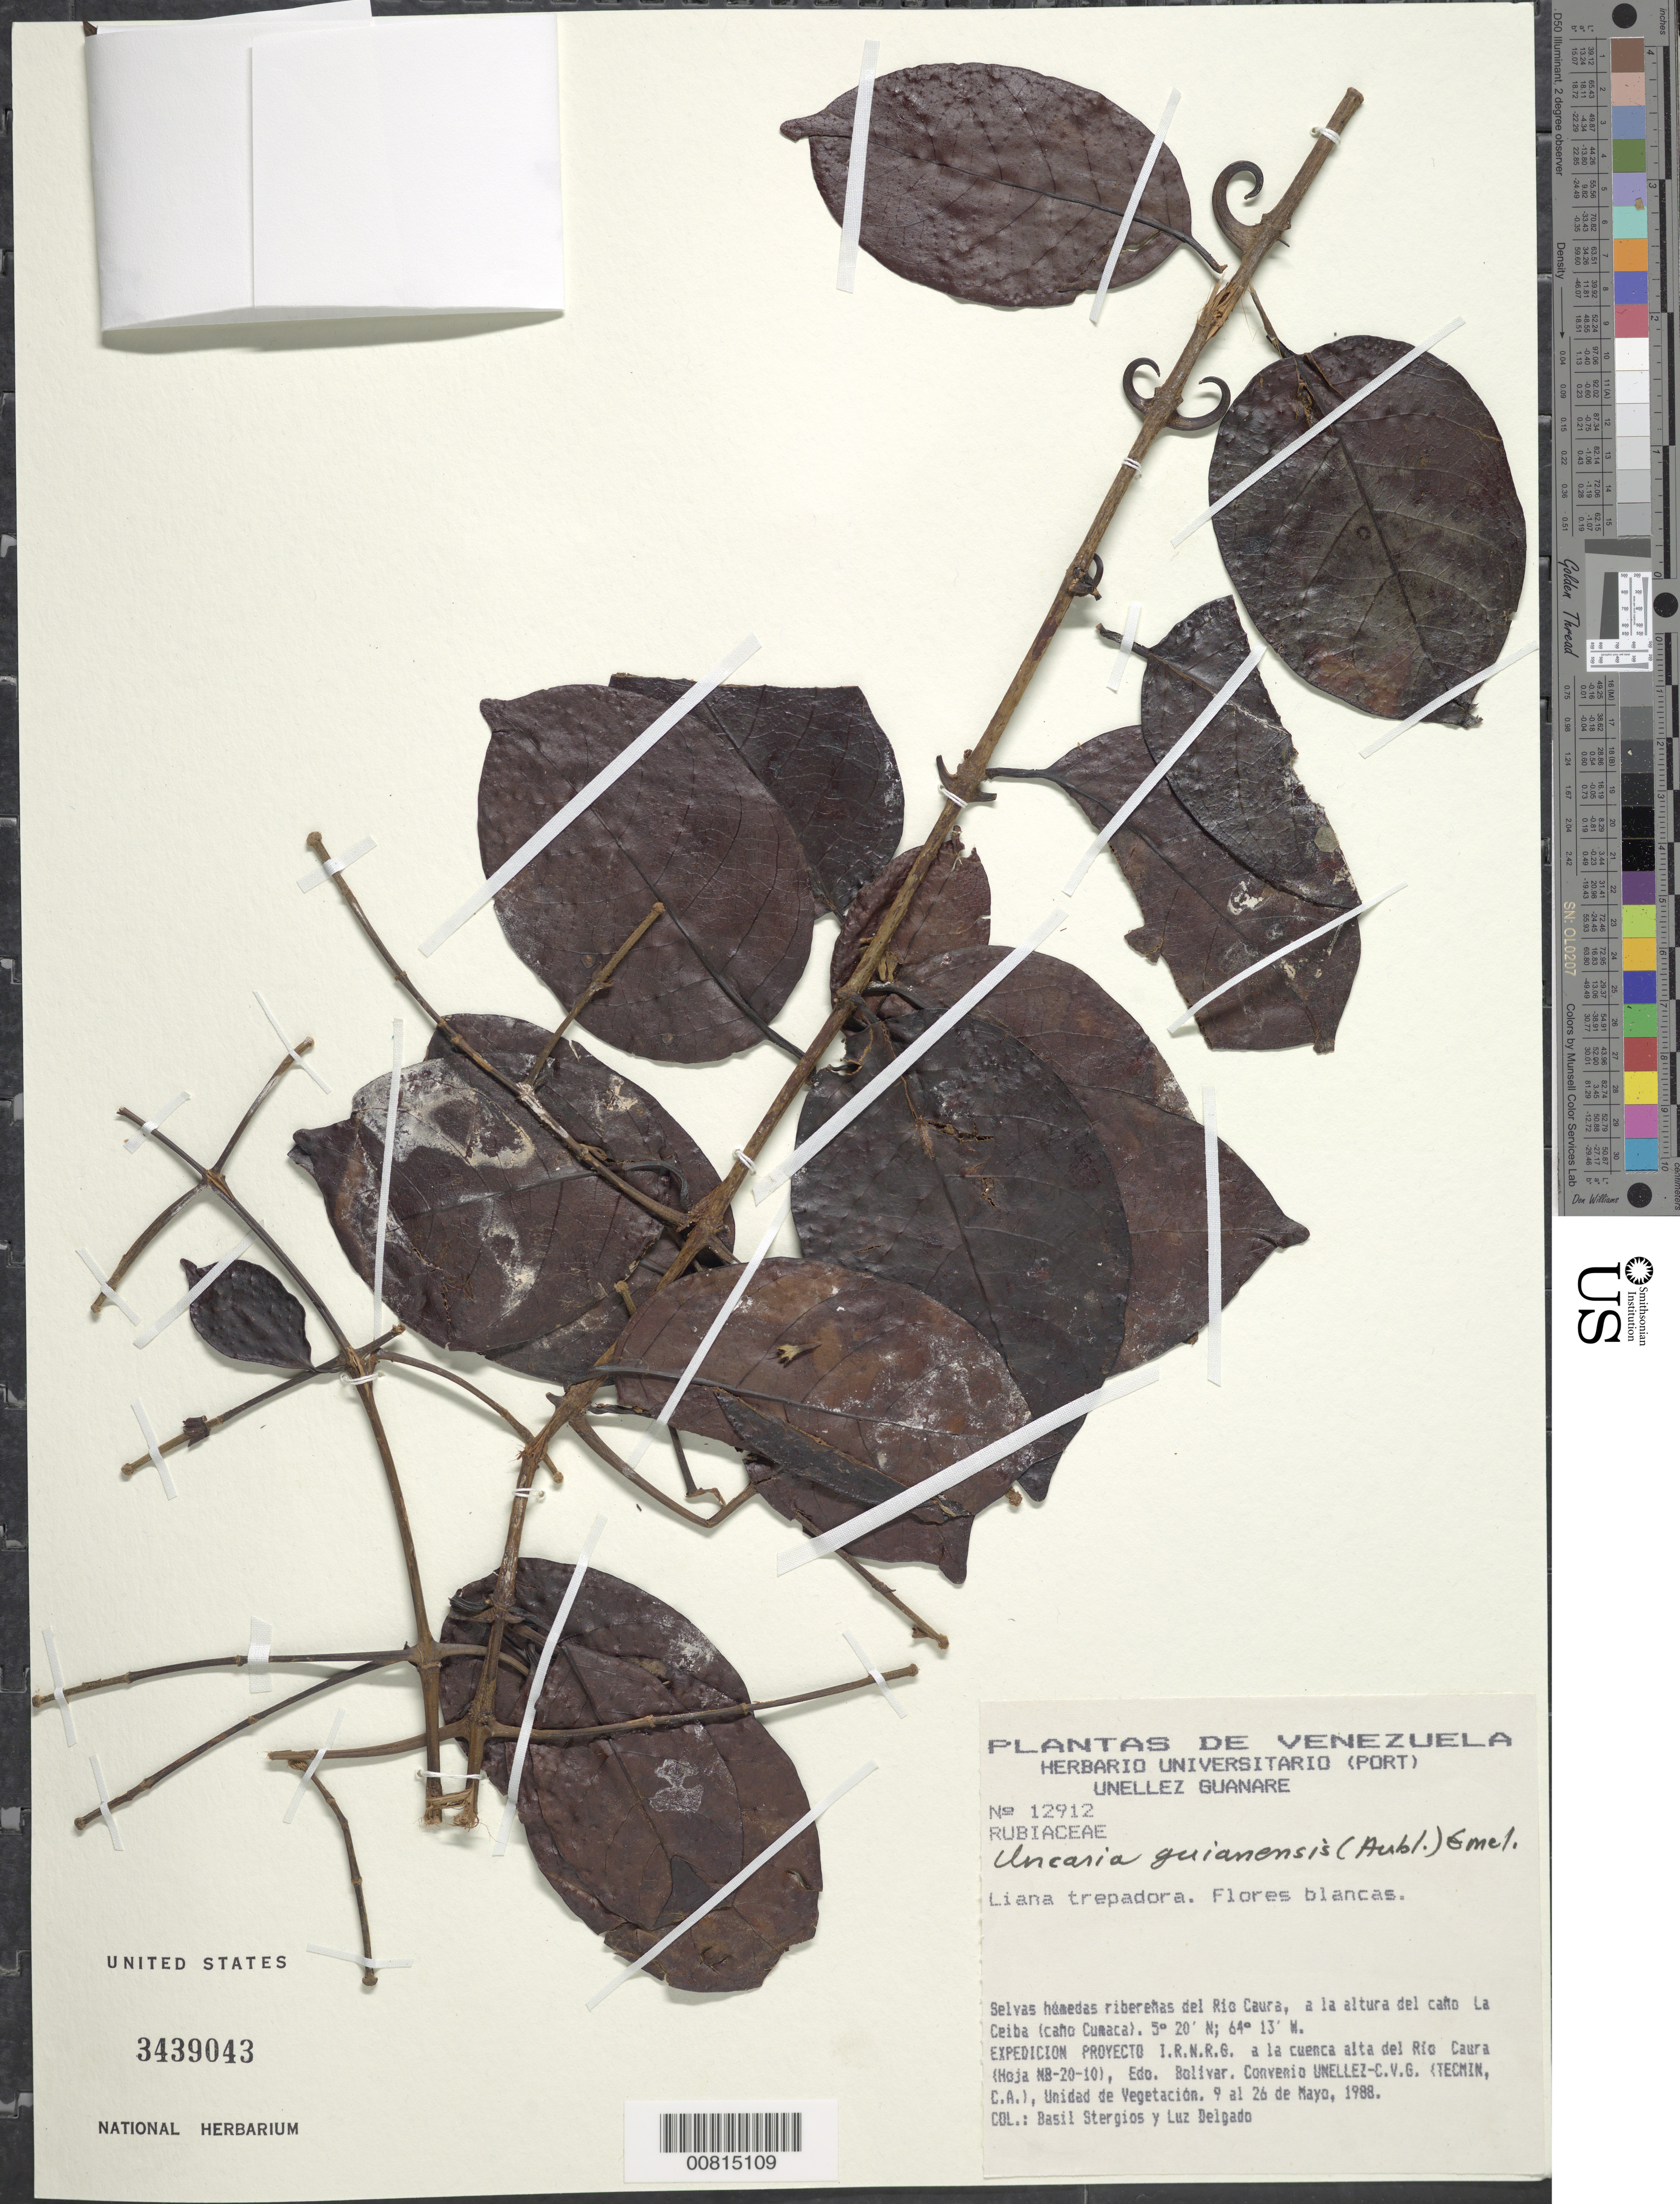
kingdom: Plantae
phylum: Tracheophyta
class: Magnoliopsida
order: Gentianales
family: Rubiaceae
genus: Uncaria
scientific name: Uncaria guianensis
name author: (Aubl.) J.F. Gmel.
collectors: B. G. Stergios & L. Delgado V.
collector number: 12912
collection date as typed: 9-May-88 to 26-May-88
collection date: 1988-05-09/1988-05-26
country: Venezuela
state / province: Bolívar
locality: Río Caura, Caño La Ceiba (Caño Cumaca)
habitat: Selvas húmedas ribereñas del río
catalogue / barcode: US 3439043